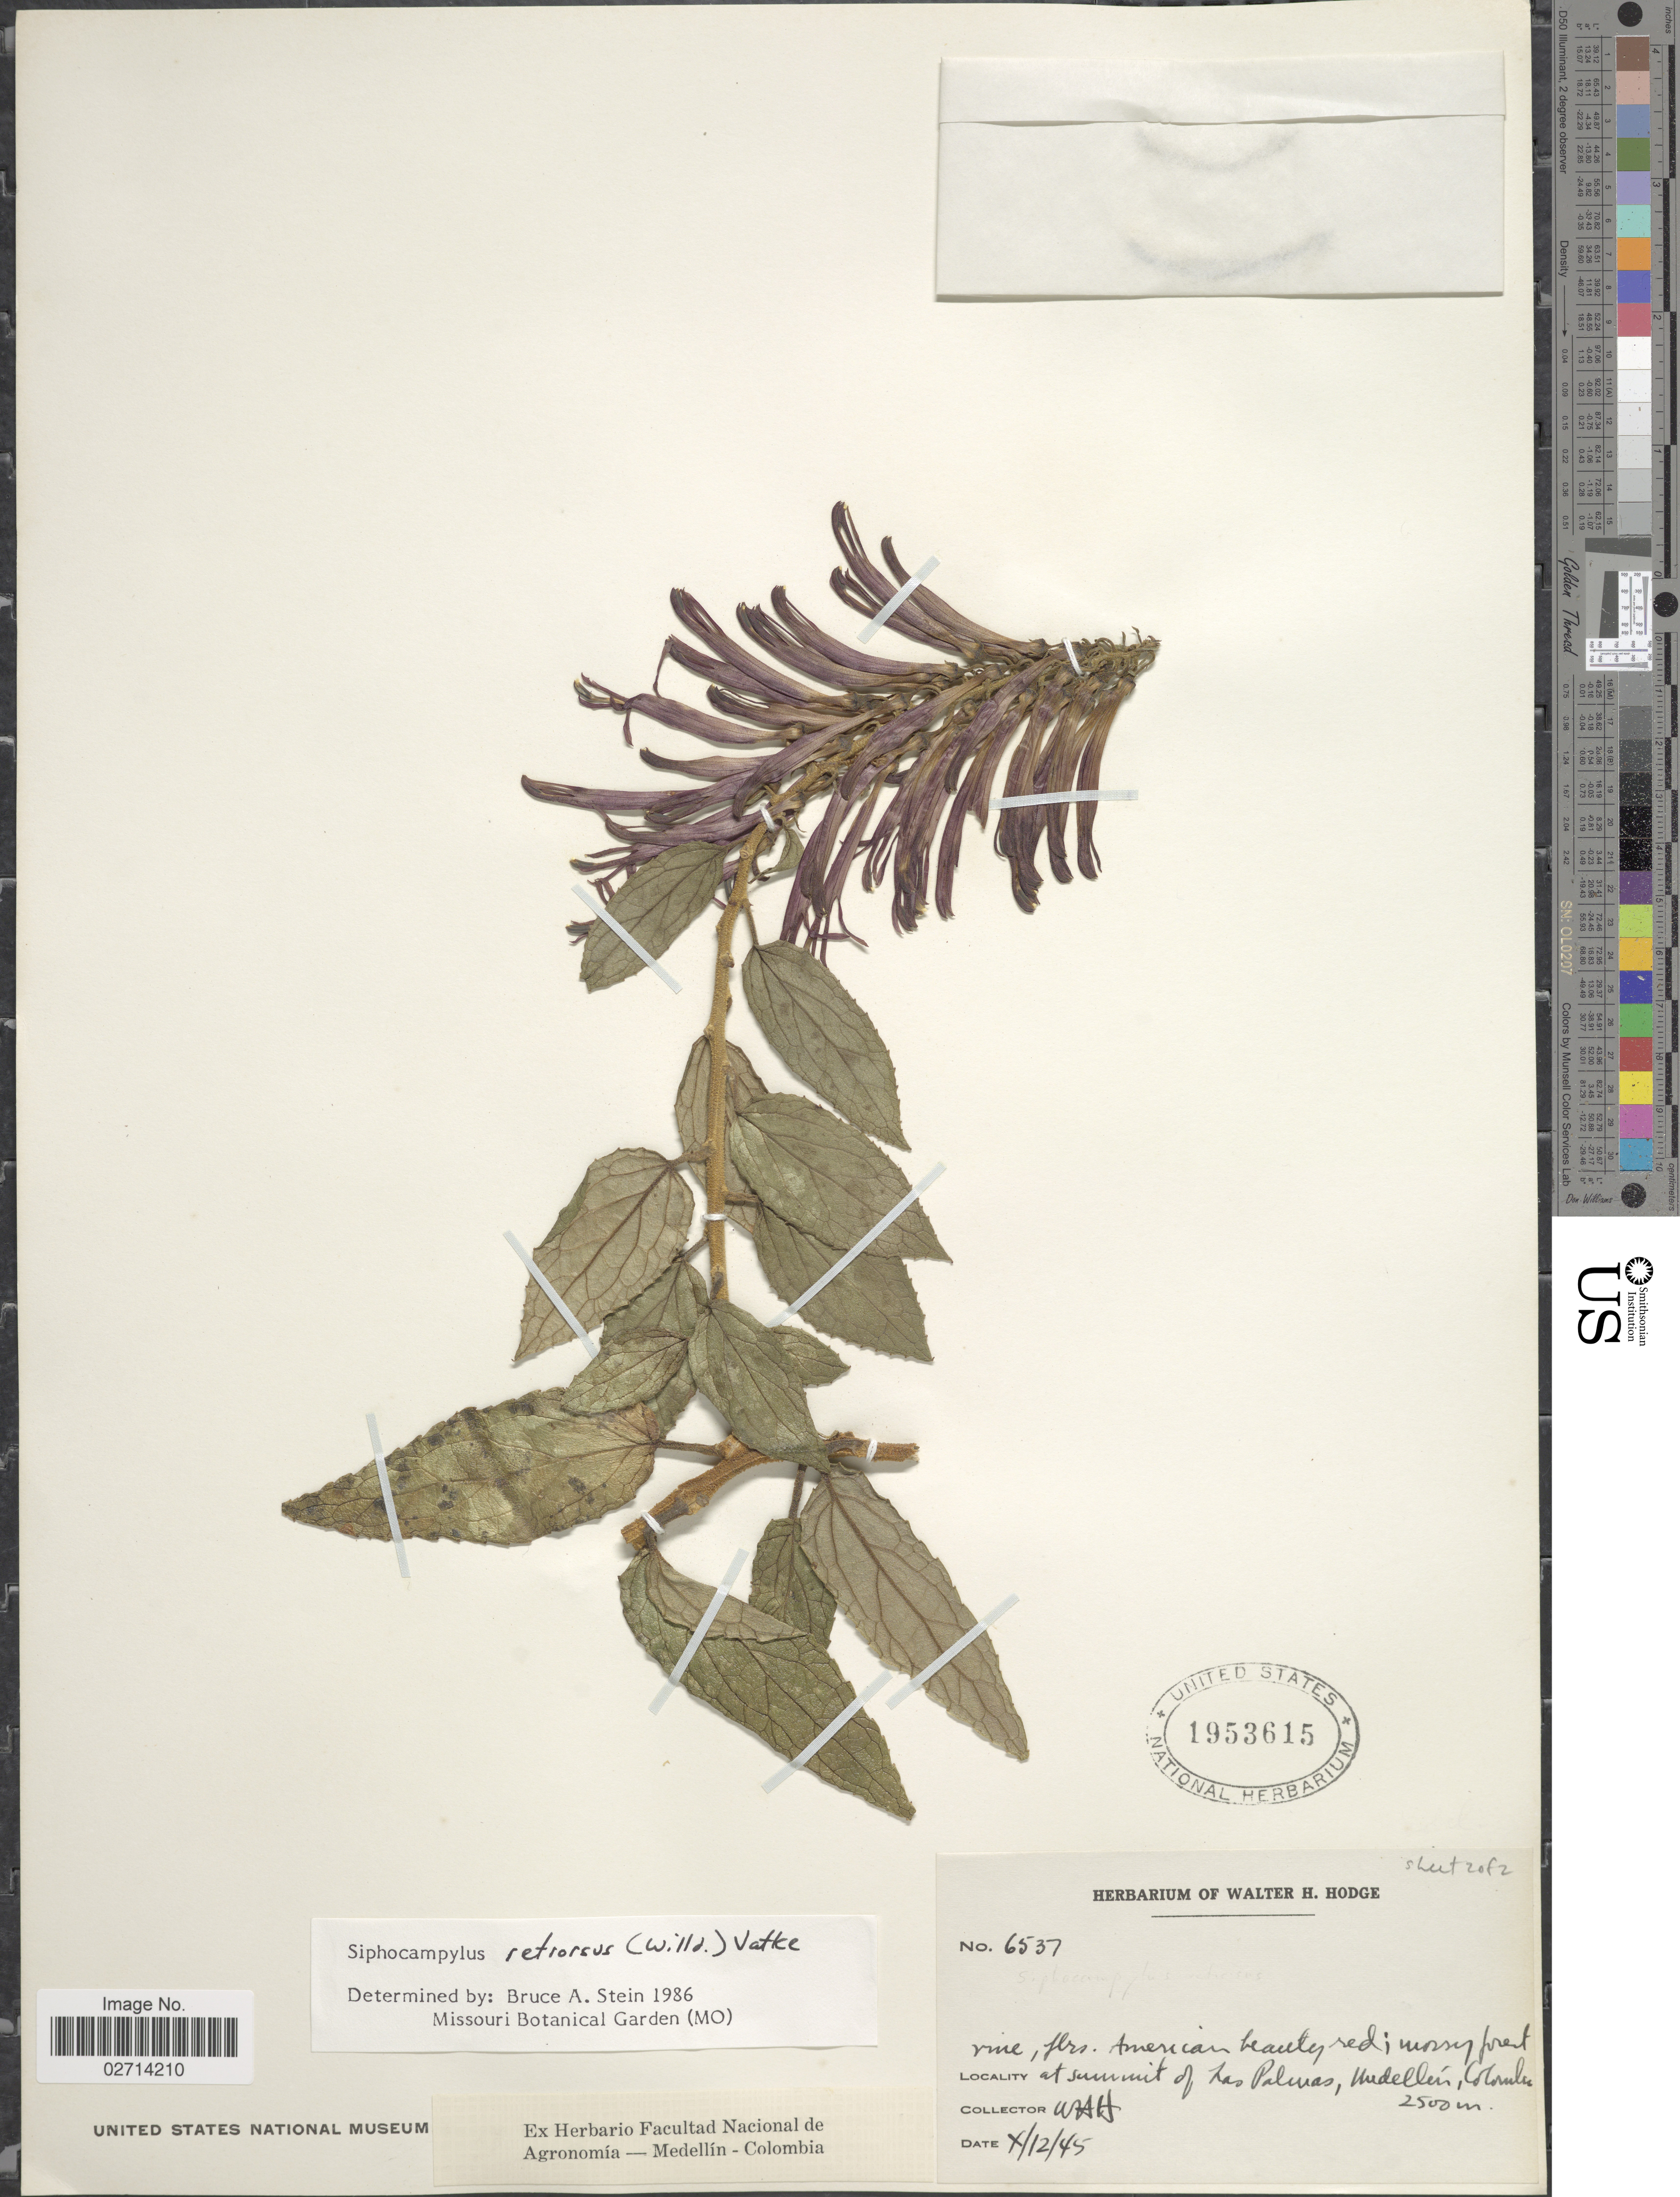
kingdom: Plantae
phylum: Tracheophyta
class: Magnoliopsida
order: Asterales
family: Campanulaceae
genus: Siphocampylus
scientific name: Siphocampylus retrorsus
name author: (Willd. ex Schult.) Vatke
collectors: W. Hodge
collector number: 6537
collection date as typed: Transcribed d/m/y: 12/10/45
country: Colombia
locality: At summit of Las Palmas, Medellin.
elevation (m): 2500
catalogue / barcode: US 1953615